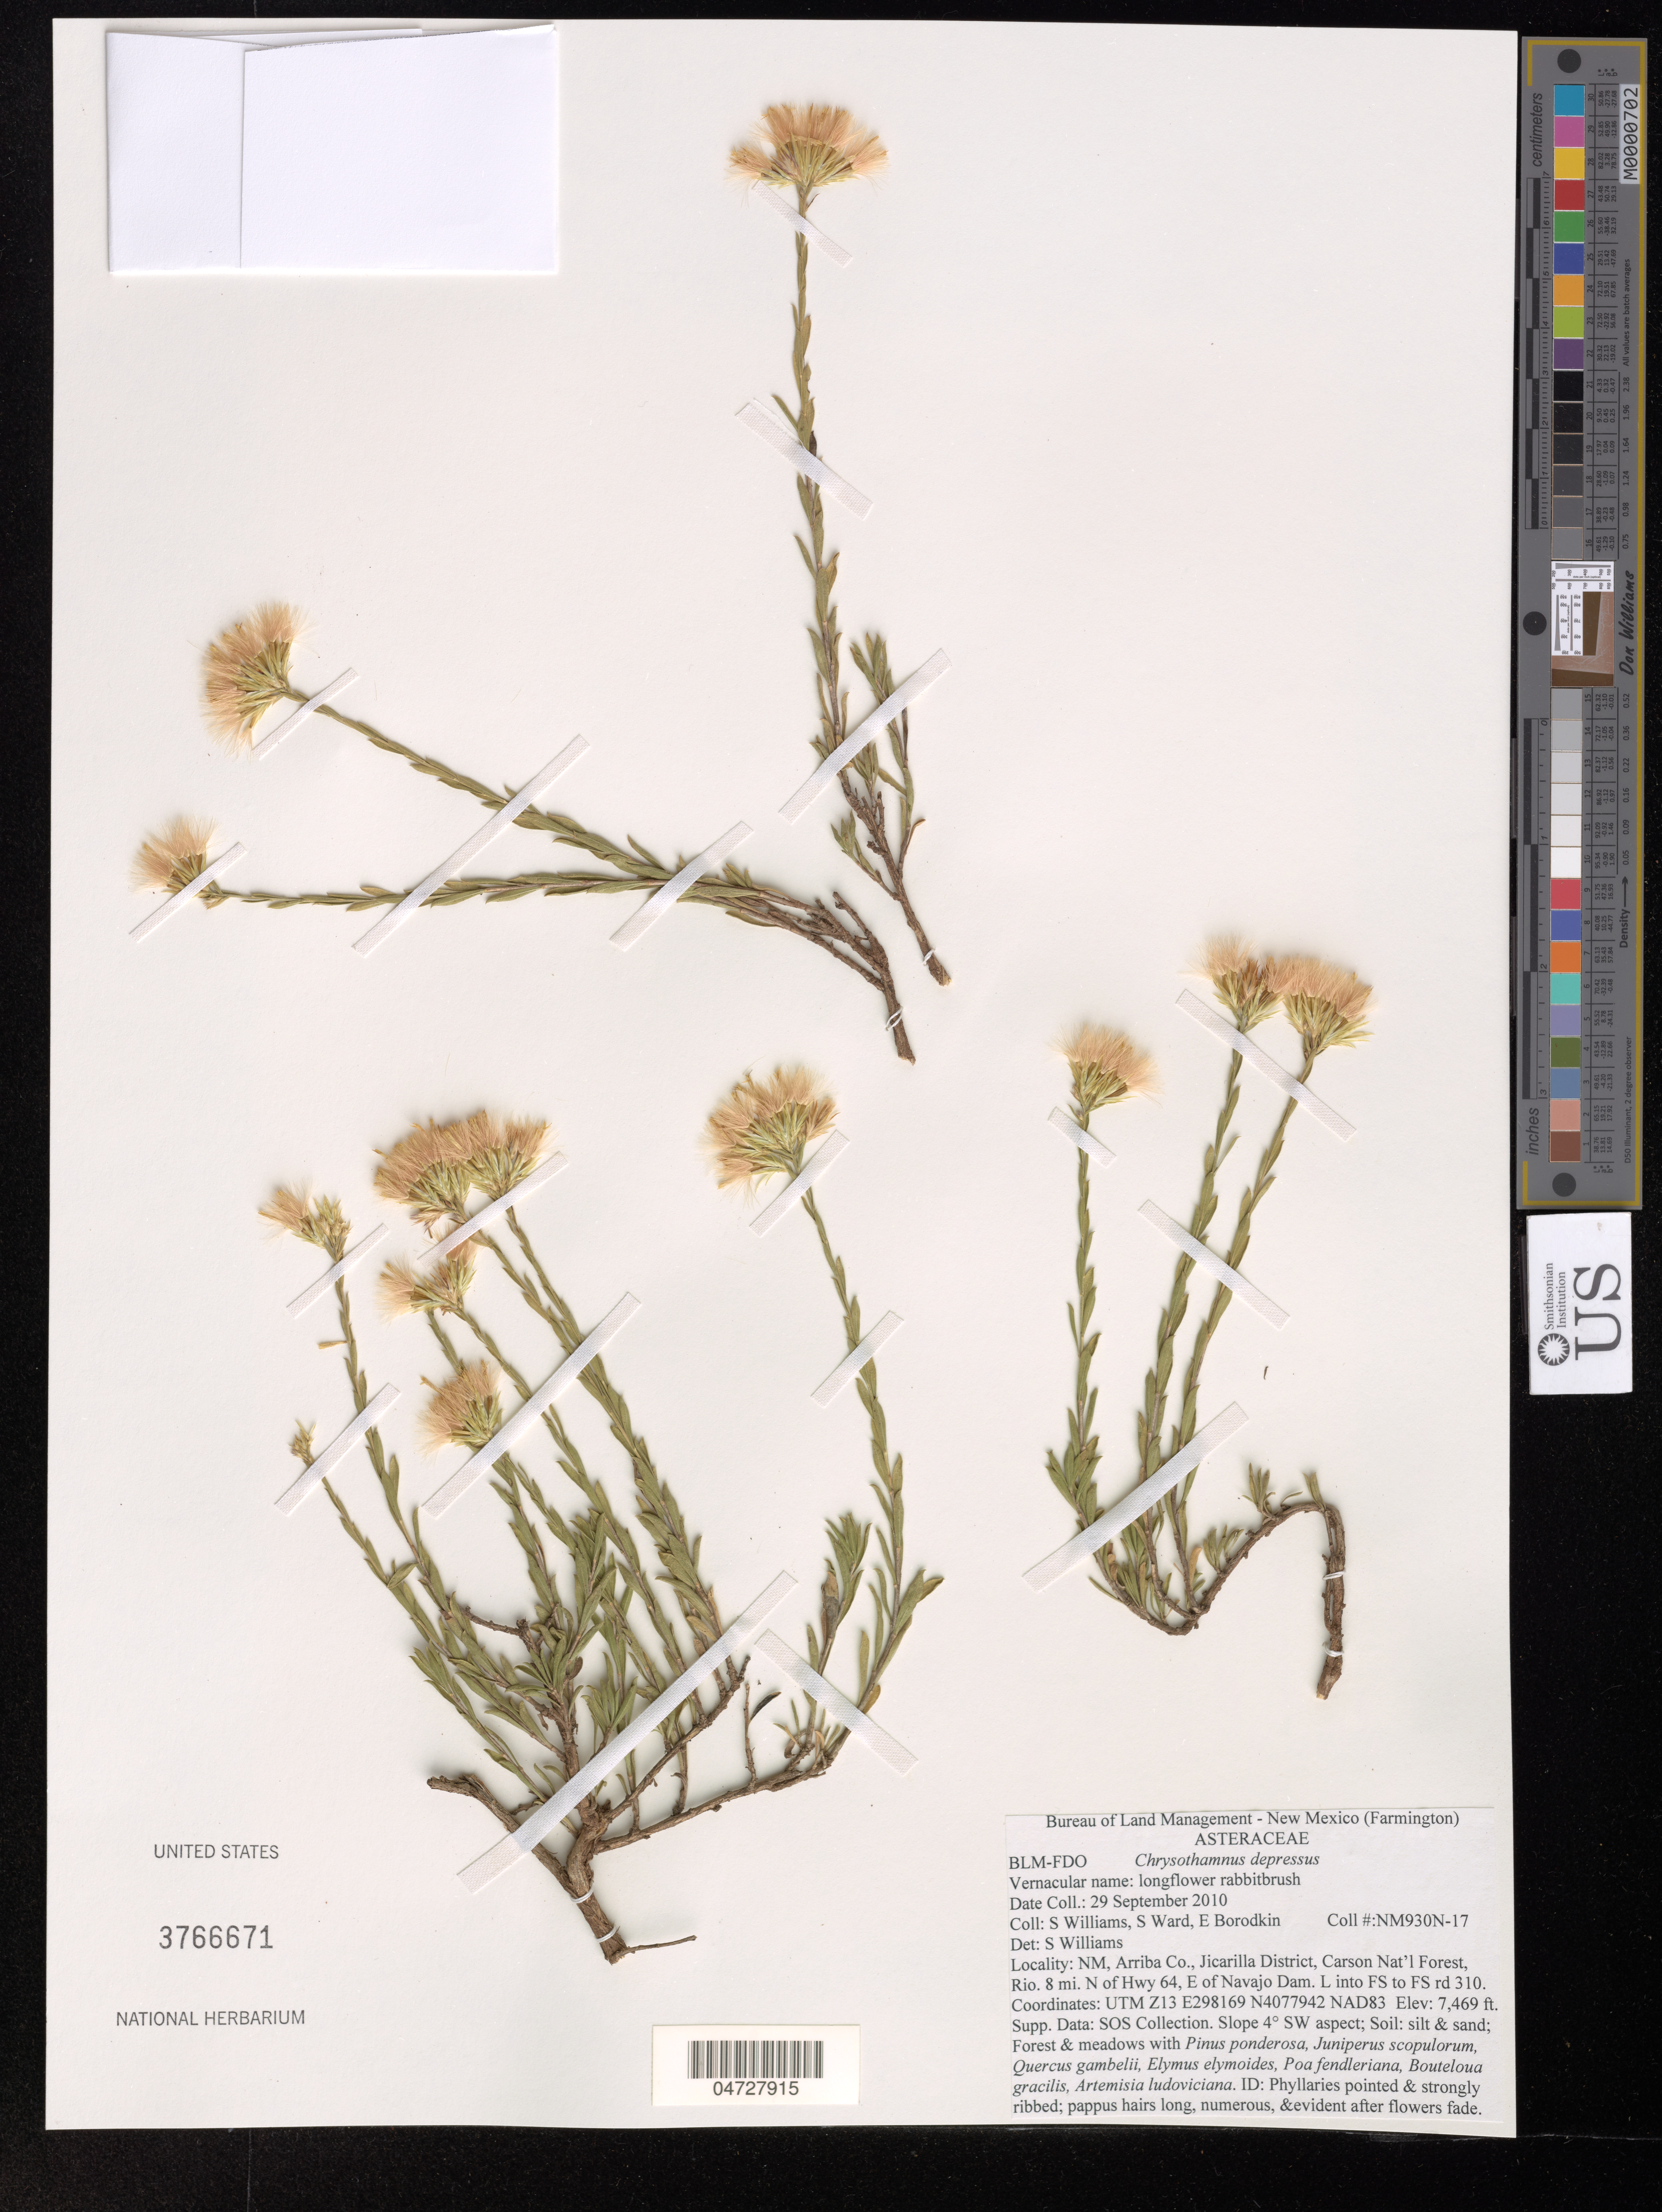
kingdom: Plantae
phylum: Tracheophyta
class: Magnoliopsida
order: Asterales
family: Asteraceae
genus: Chrysothamnus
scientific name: Chrysothamnus depressus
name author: Nutt.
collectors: S. Williams, S. Ward & E. Borodkin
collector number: NM930N-17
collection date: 2010-09-29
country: United States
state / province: New Mexico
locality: Arriba Co., Jicailla District, Carson Nat'l Forest, Rio 8 mi. N of Hwy 64, E of Navajo Dam. L into FS to FS rf 310. UTM Z13 E298169 N4077942 NAD83.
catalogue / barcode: US 3766671